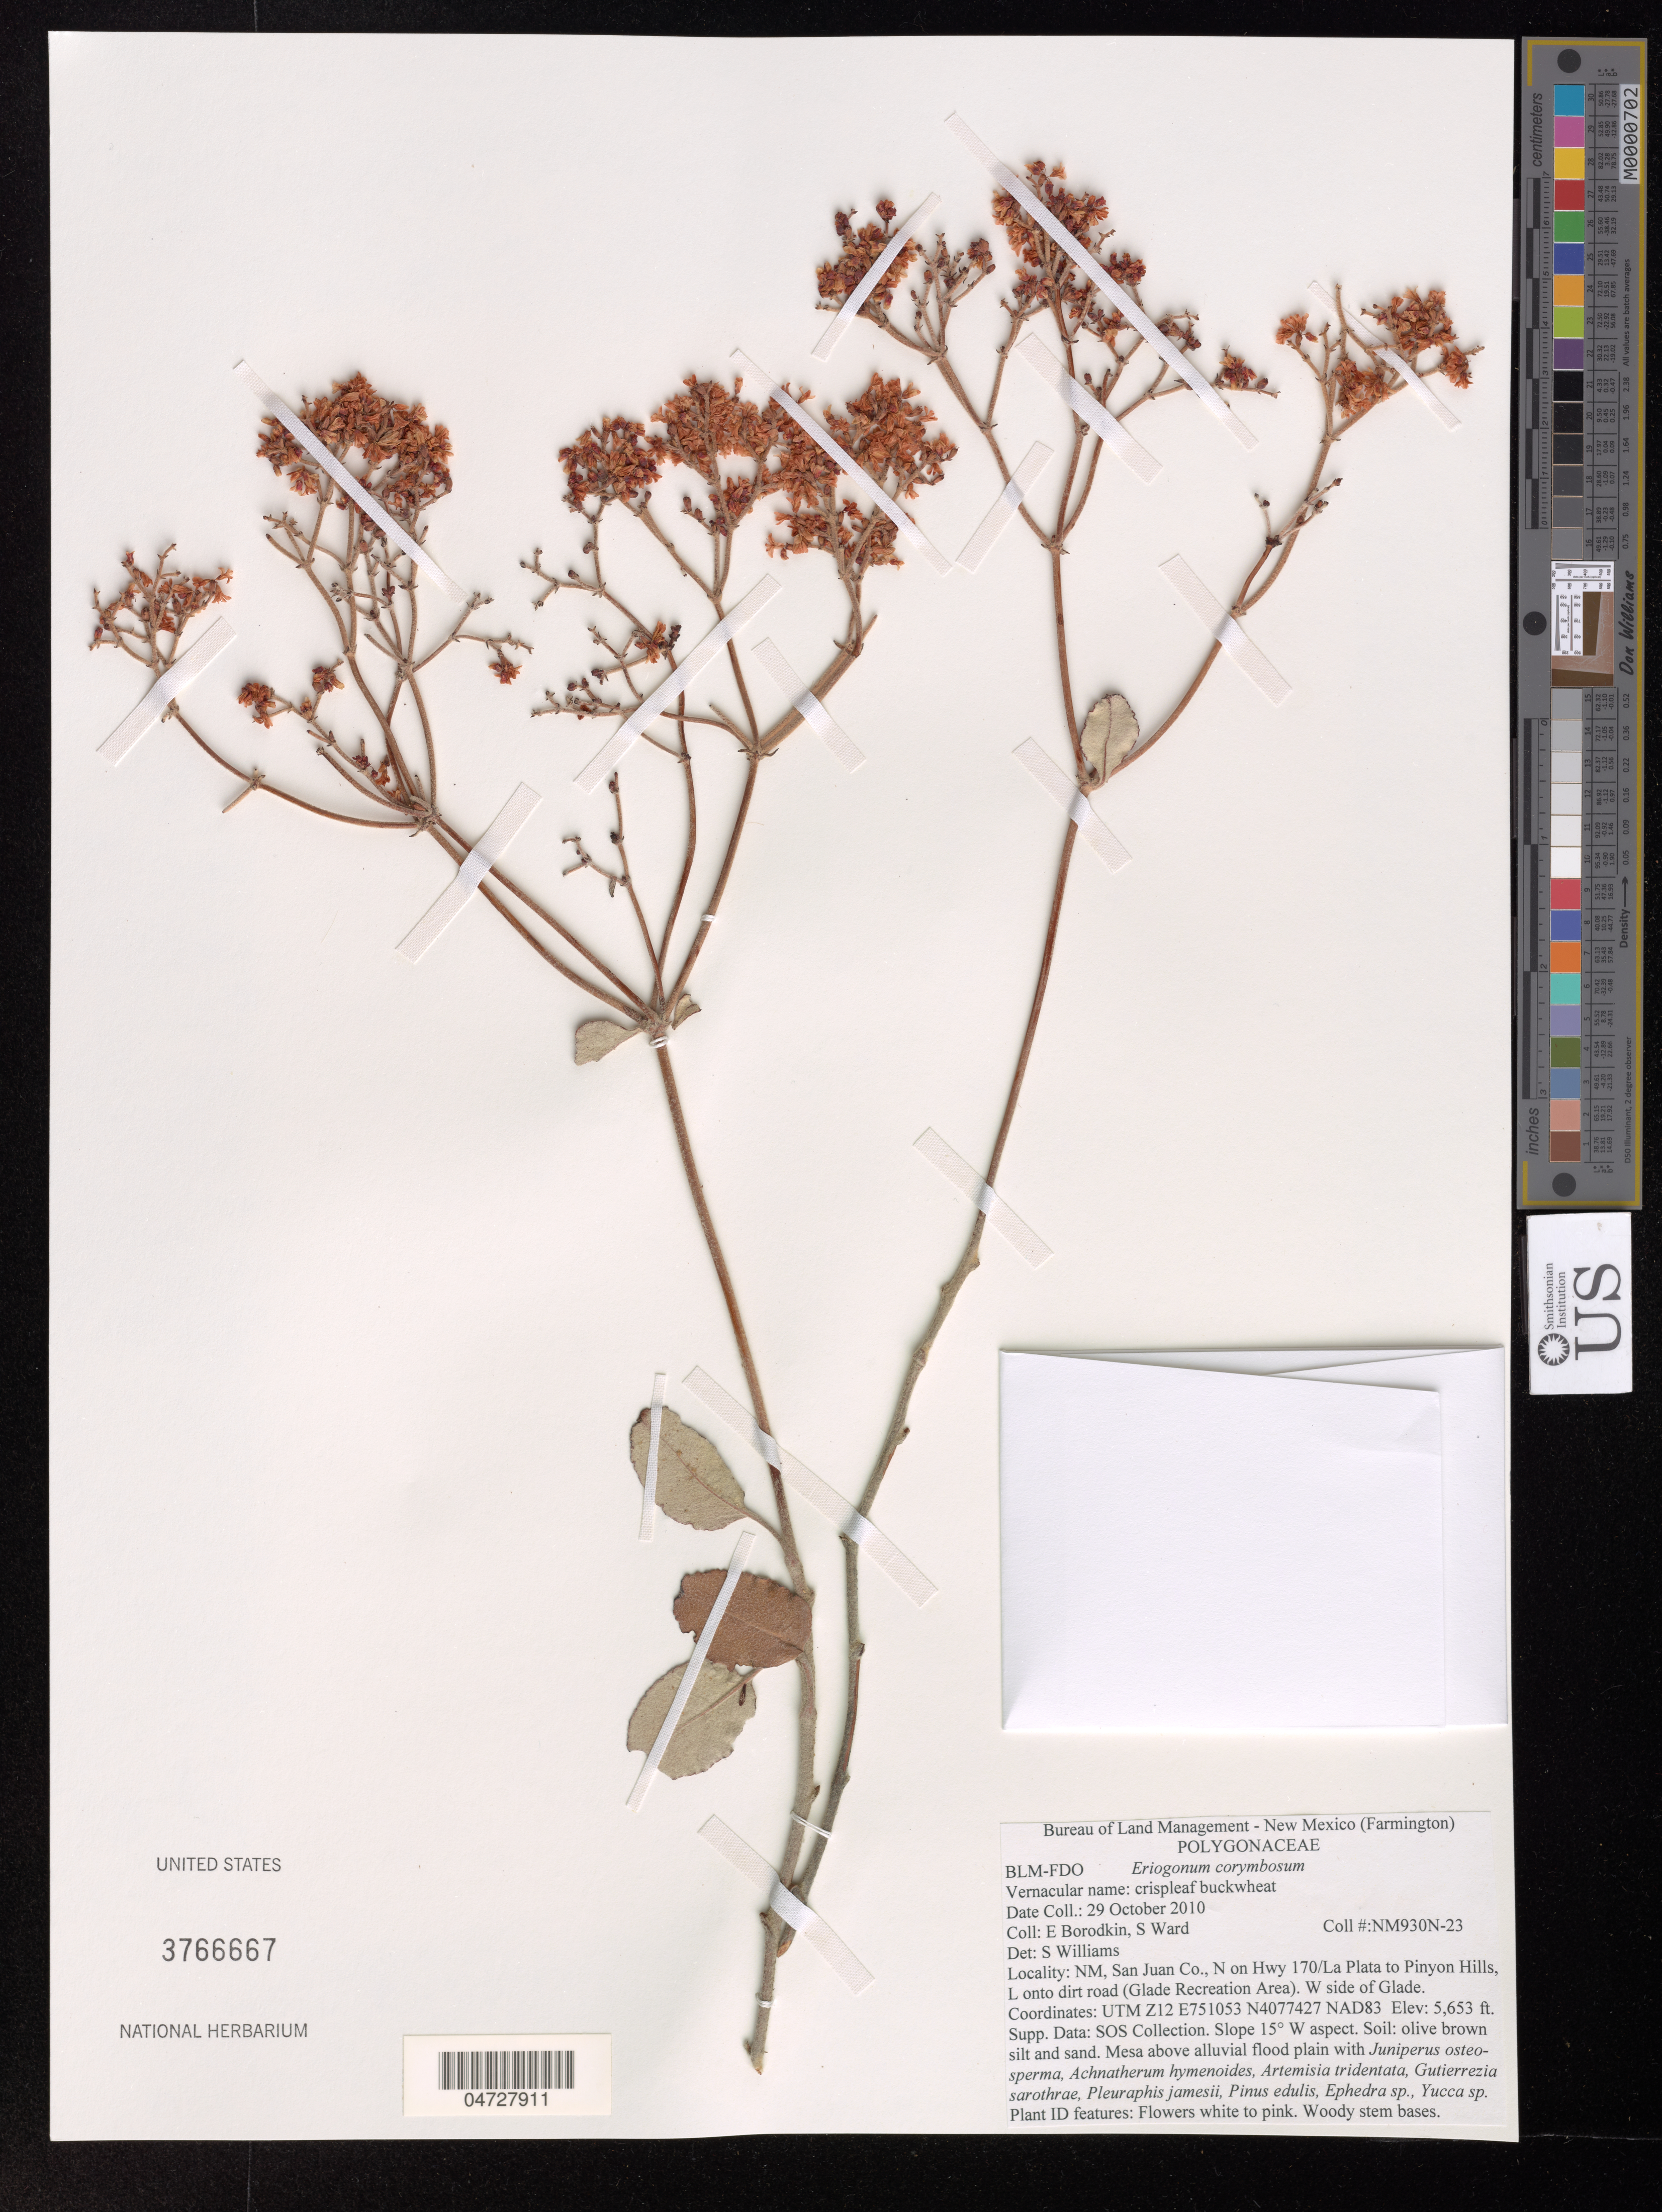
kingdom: Plantae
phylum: Tracheophyta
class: Magnoliopsida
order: Caryophyllales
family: Polygonaceae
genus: Eriogonum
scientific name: Eriogonum corymbosum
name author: Benth.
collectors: E. Borodkin & S. Ward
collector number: NM930N-23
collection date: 2010-10-29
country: United States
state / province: New Mexico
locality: San Juan Co., N on Hwy 170/La Plata to Pinyon Hills, L onto dirt road (Glade Recreation Area). W side of Glade. Coordinates: UTM Z12 E751053 N4077427 NAD83.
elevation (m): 1723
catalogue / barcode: US 3766667